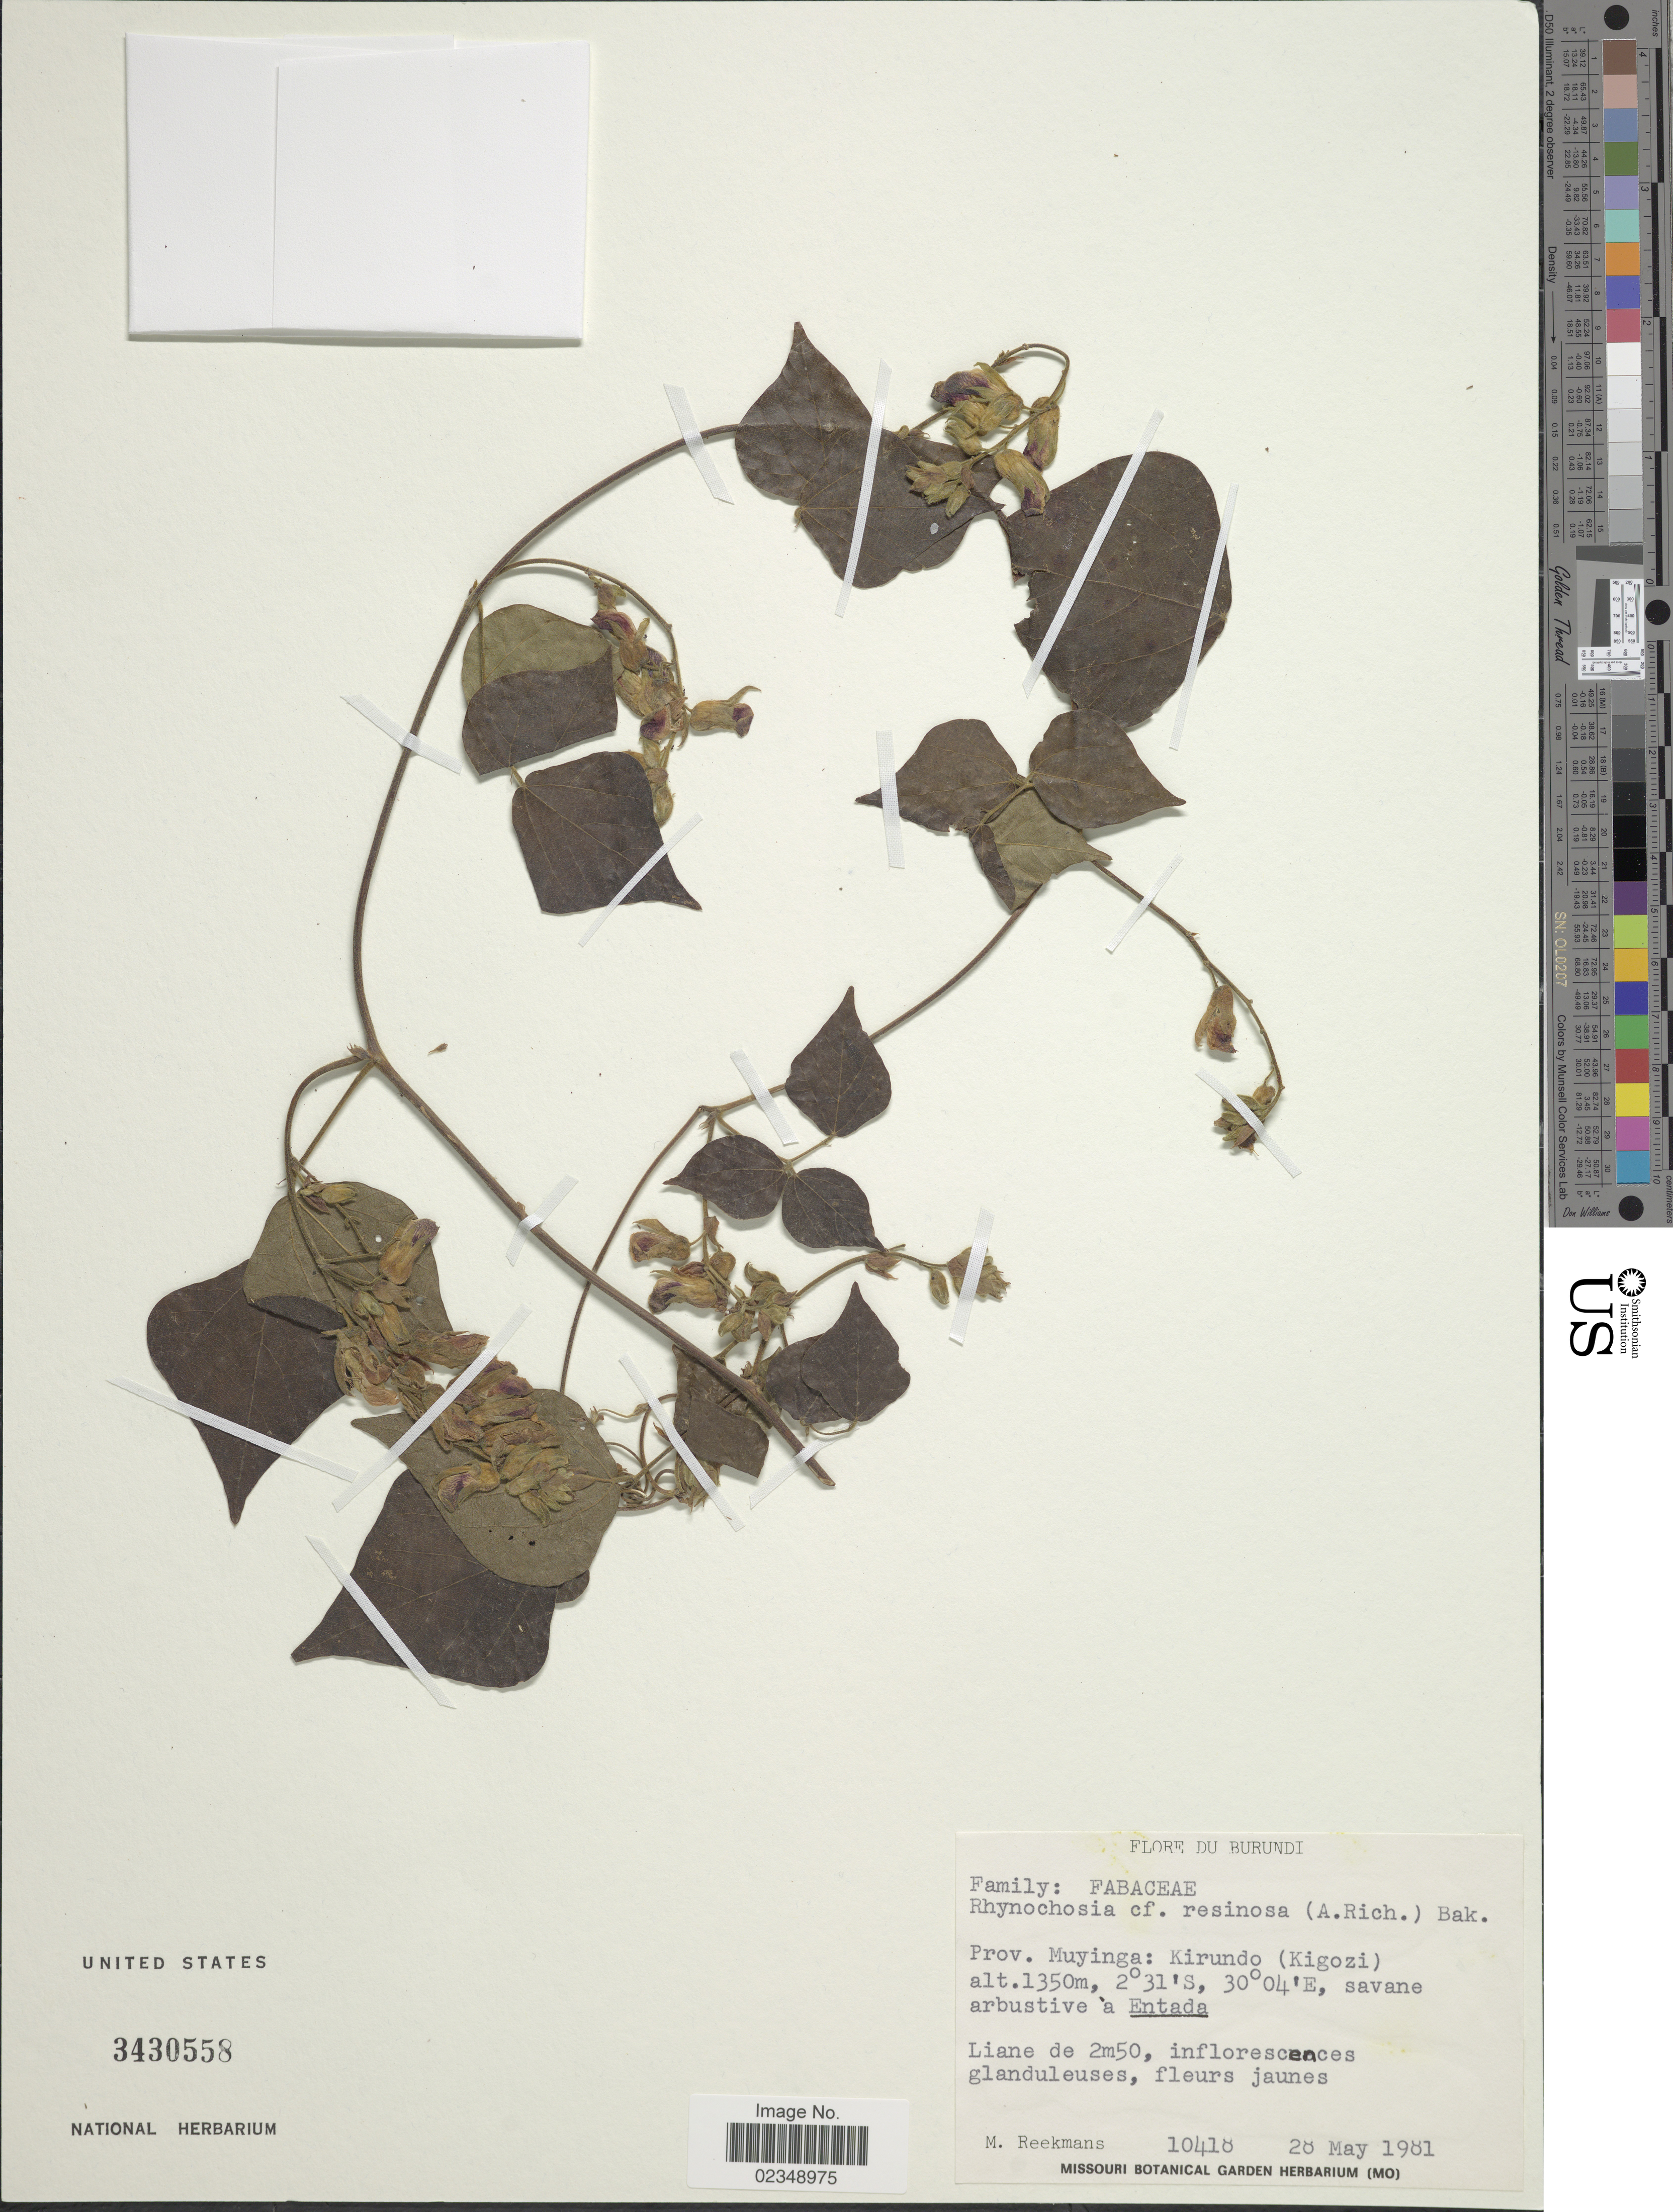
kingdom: Plantae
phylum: Tracheophyta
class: Magnoliopsida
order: Fabales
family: Fabaceae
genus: Rhynchosia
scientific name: Rhynchosia resinosa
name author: (Hochst. ex A. Rich.) Baker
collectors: M. Reekmans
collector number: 10418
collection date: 1981-05-28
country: Burundi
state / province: Muyinga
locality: Kirundo (Kigozi)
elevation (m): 1350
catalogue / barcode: US 3430558